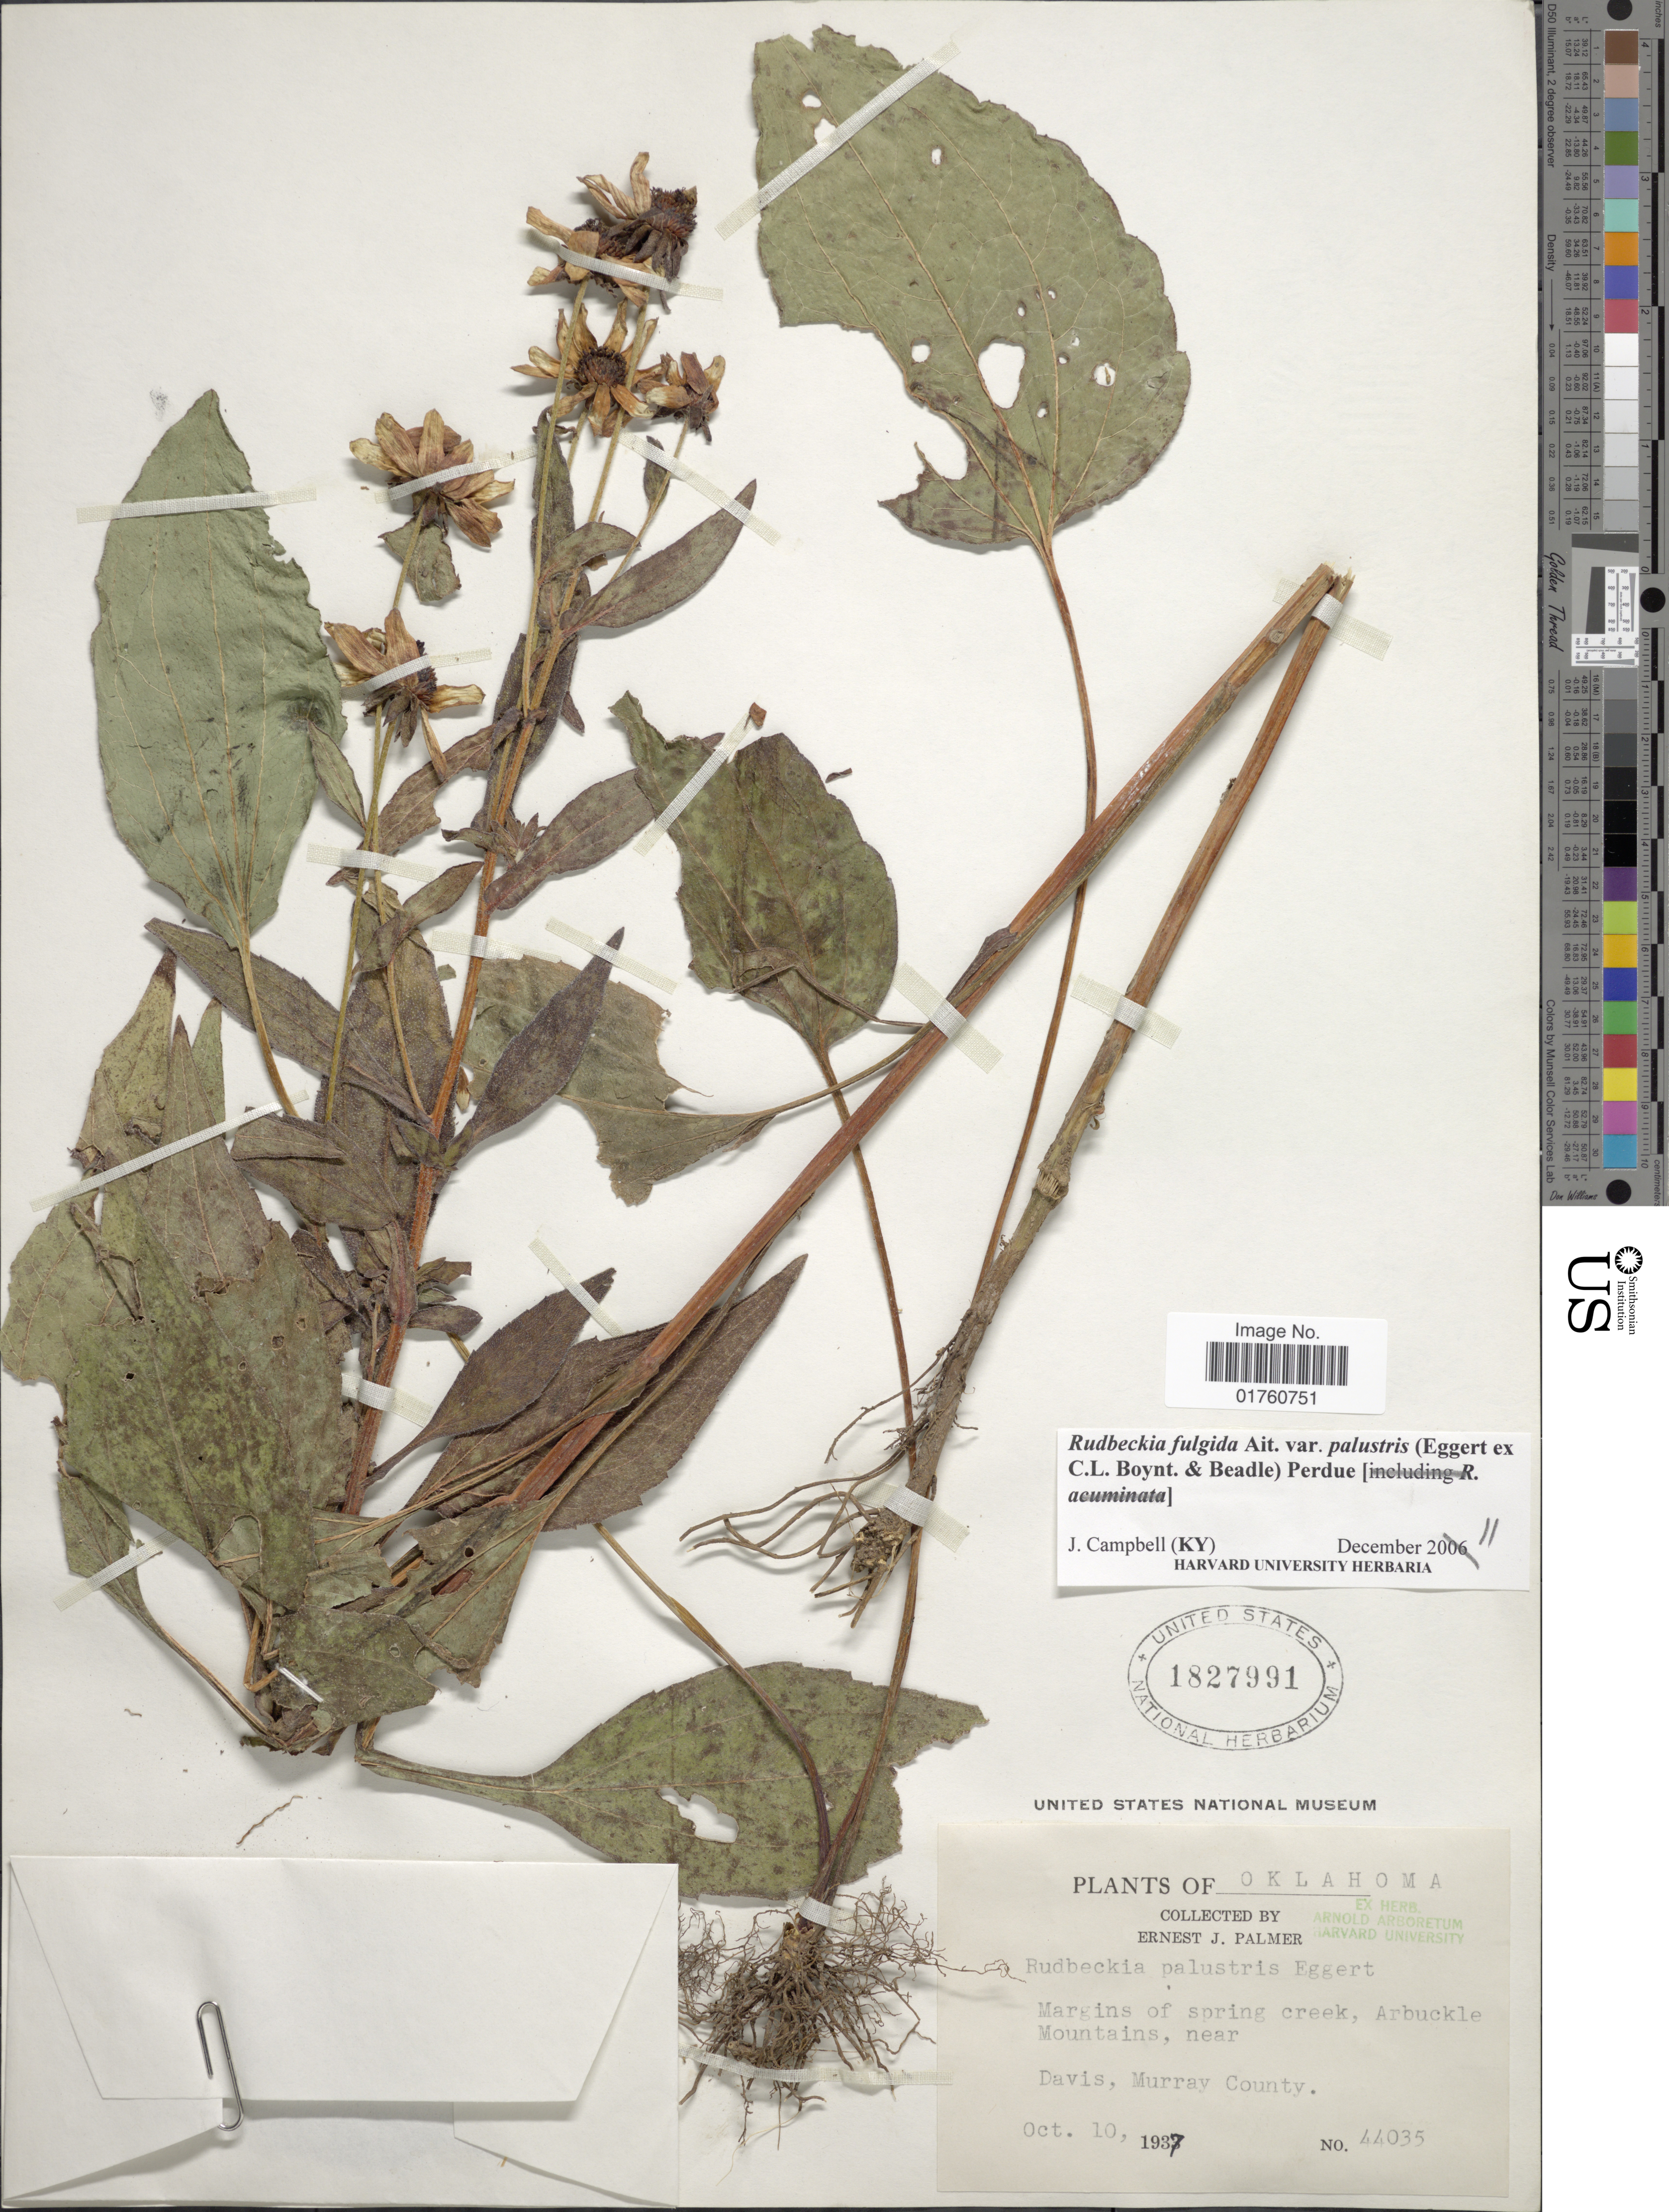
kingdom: Plantae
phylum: Tracheophyta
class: Magnoliopsida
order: Asterales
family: Asteraceae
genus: Rudbeckia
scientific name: Rudbeckia fulgida var. palustris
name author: (Eggert ex C.L. Boynton & Beadle) Perdue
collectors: E. J. Palmer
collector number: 44035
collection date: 1937-10-10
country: United States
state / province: Oklahoma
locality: Margins of spring creek, Arbuckle Mountains, near Davis, Murray County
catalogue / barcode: US 1827991